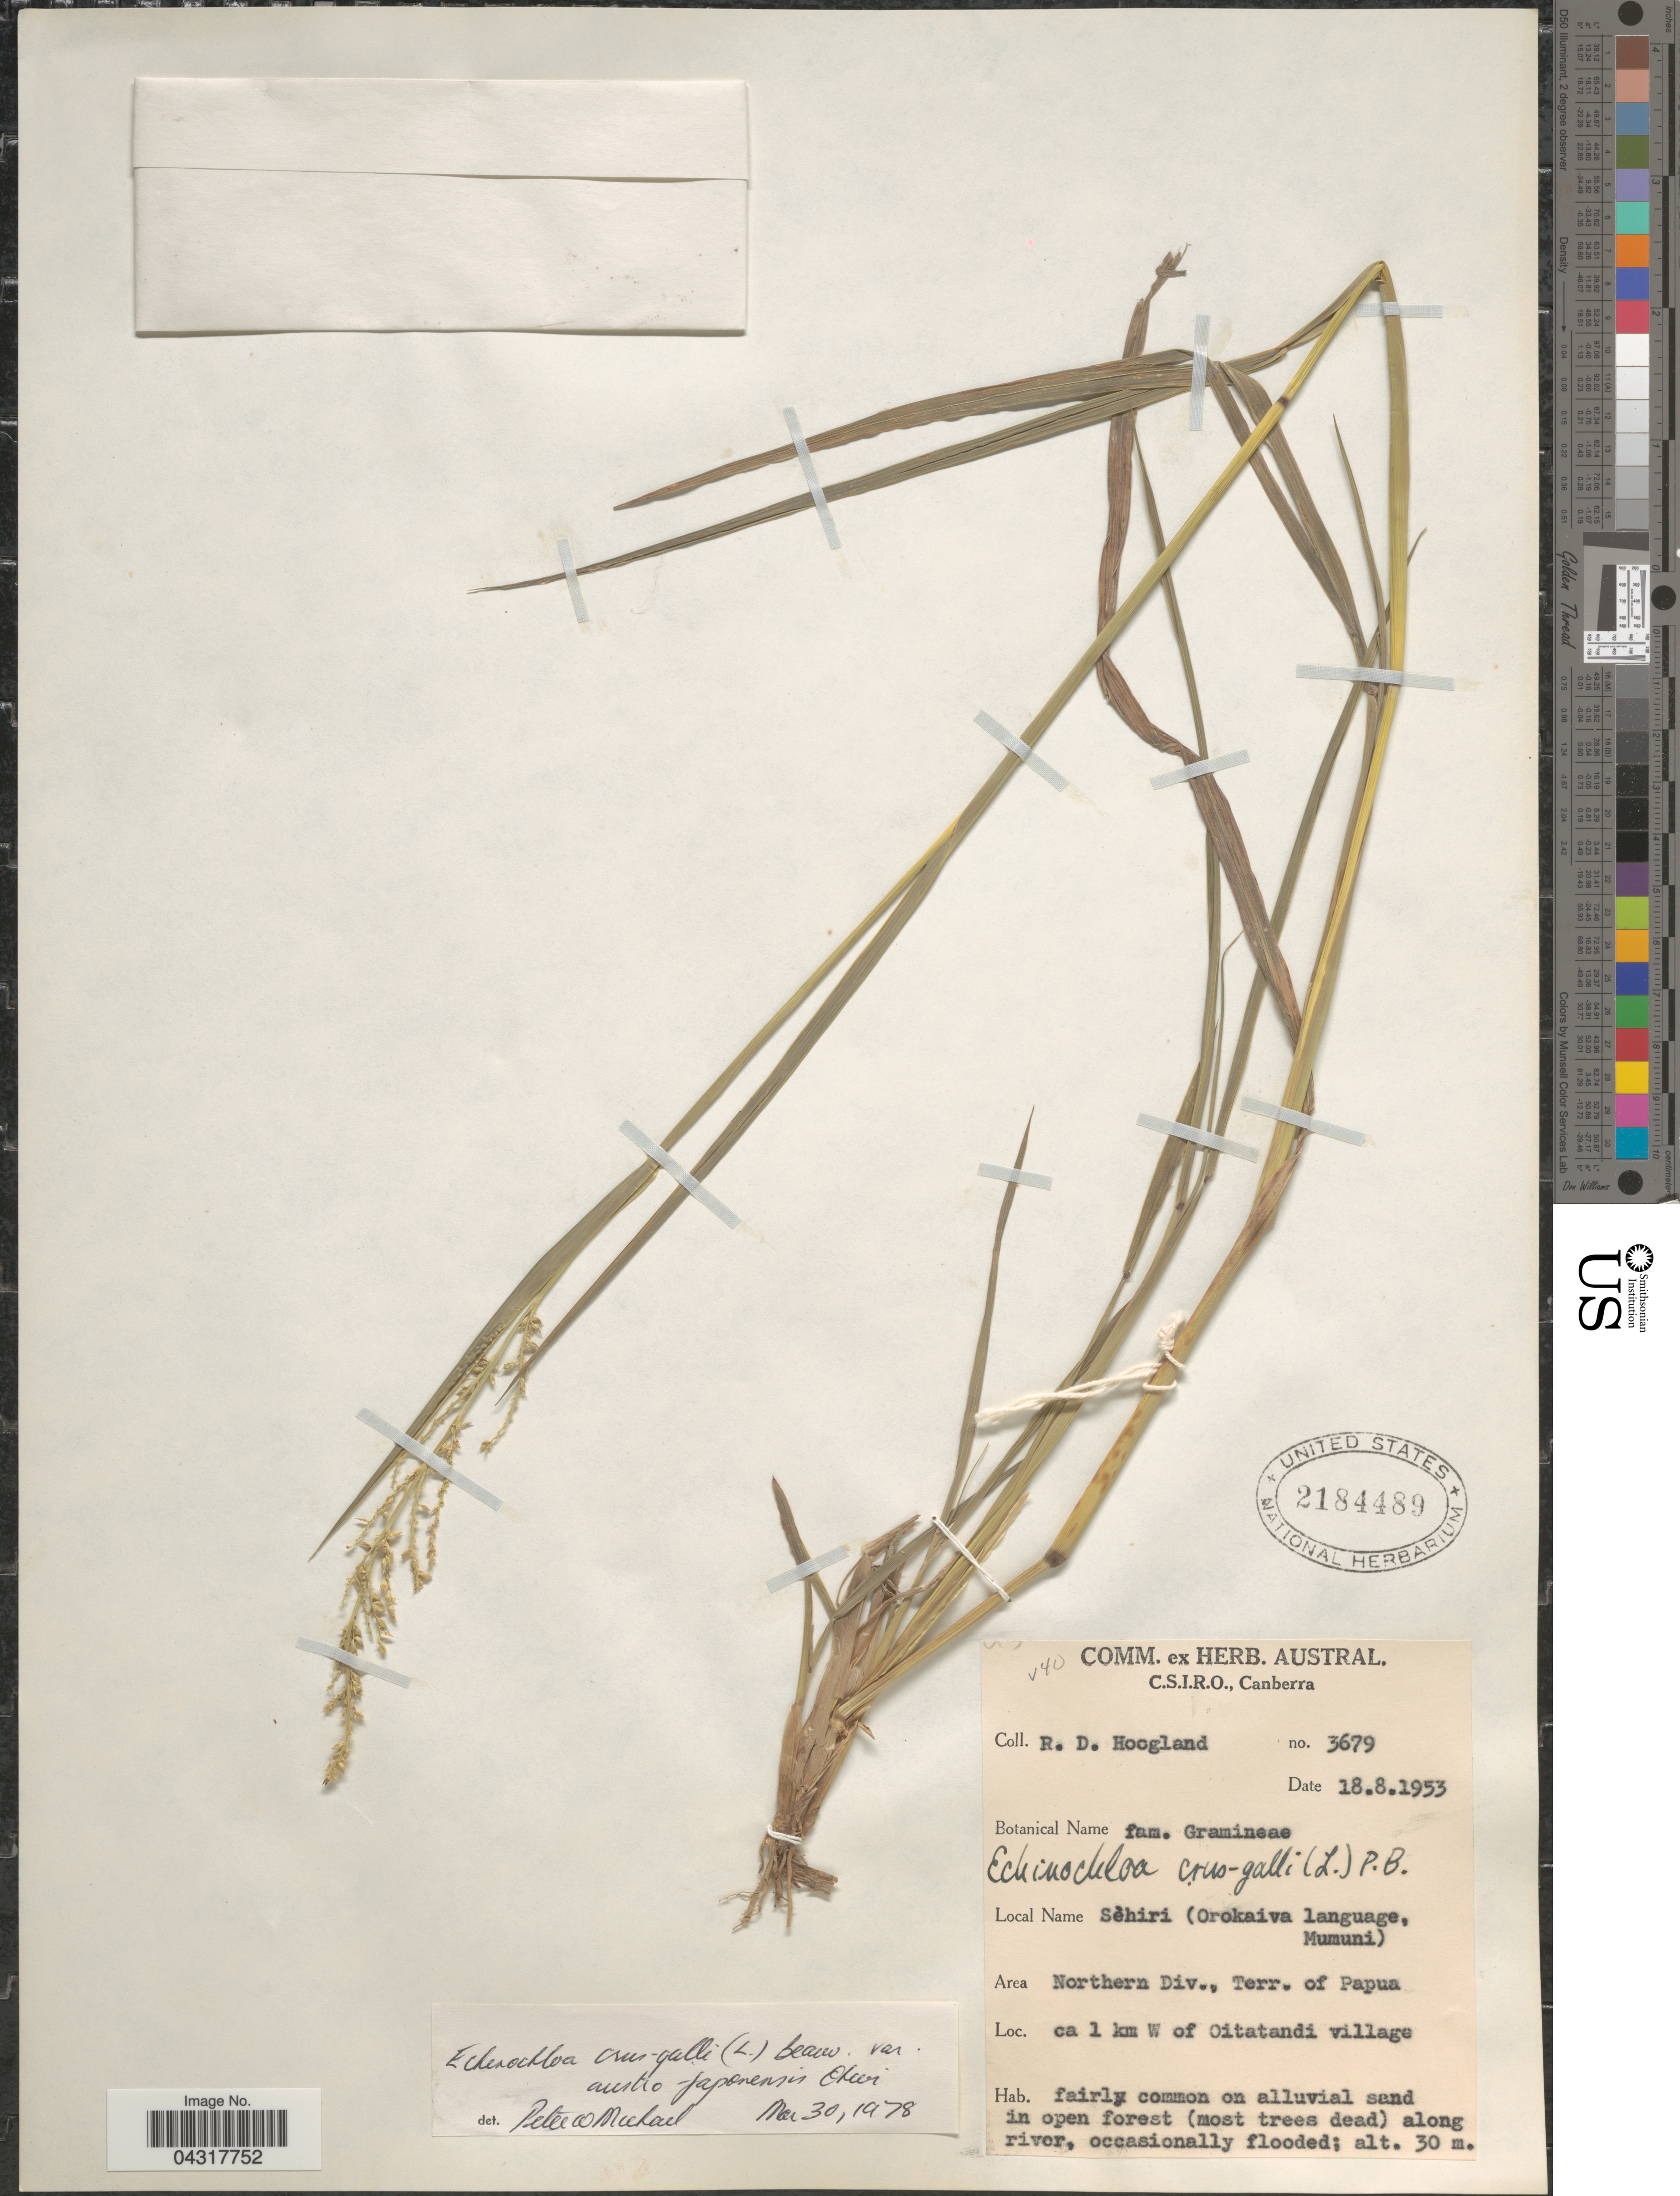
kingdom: Plantae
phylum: Tracheophyta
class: Liliopsida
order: Poales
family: Poaceae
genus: Echinochloa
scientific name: Echinochloa crus-galli var. austrojaponensis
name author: Ohwi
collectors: R. D. Hoogland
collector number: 3679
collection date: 1853-08-18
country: Papua New Guinea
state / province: Northern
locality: Area Northern Div. Ca 1 km W of Oitatandi village.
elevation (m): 30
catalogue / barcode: US 2184489